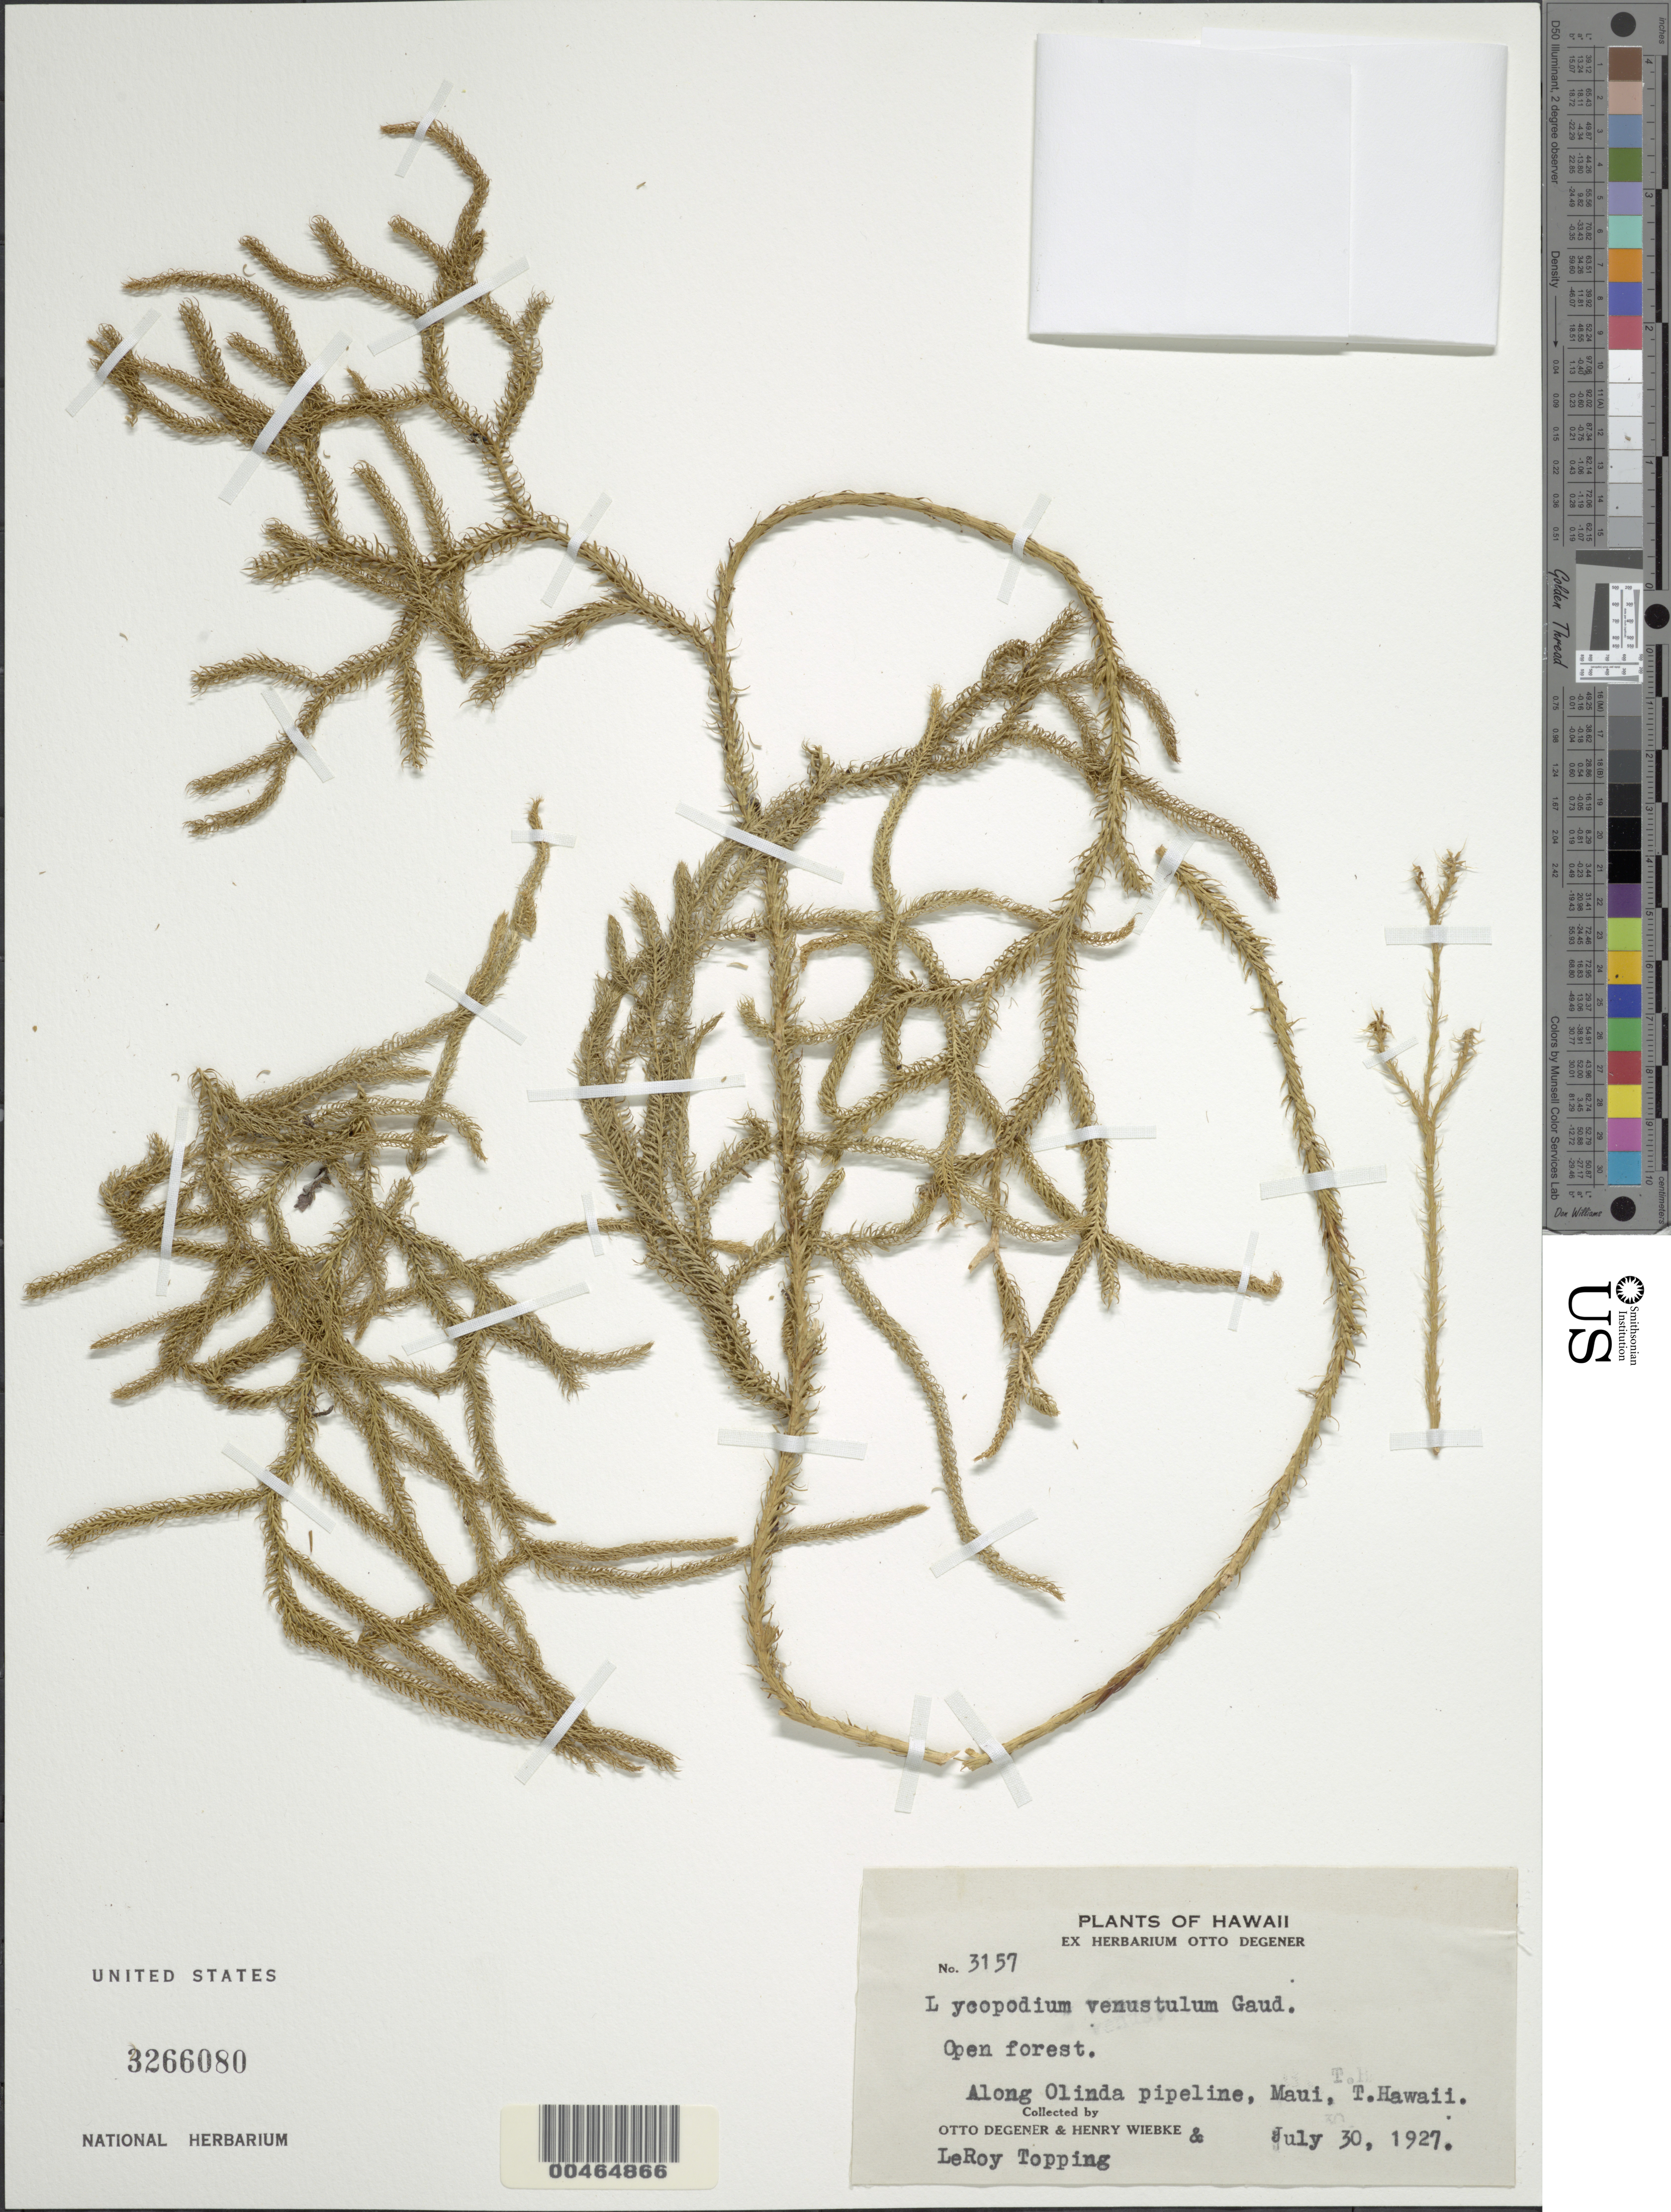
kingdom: Plantae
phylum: Tracheophyta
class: Lycopodiopsida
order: Lycopodiales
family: Lycopodiaceae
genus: Lycopodium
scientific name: Lycopodium venustulum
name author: Gaudich.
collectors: O. Degener, H. Wiebke & D. L. Topping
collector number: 3157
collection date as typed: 30 Jul 1927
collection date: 1927-07-30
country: United States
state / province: Hawaii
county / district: Maui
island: Maui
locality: Along Olinda pipeline, Maui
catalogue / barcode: US 3266080